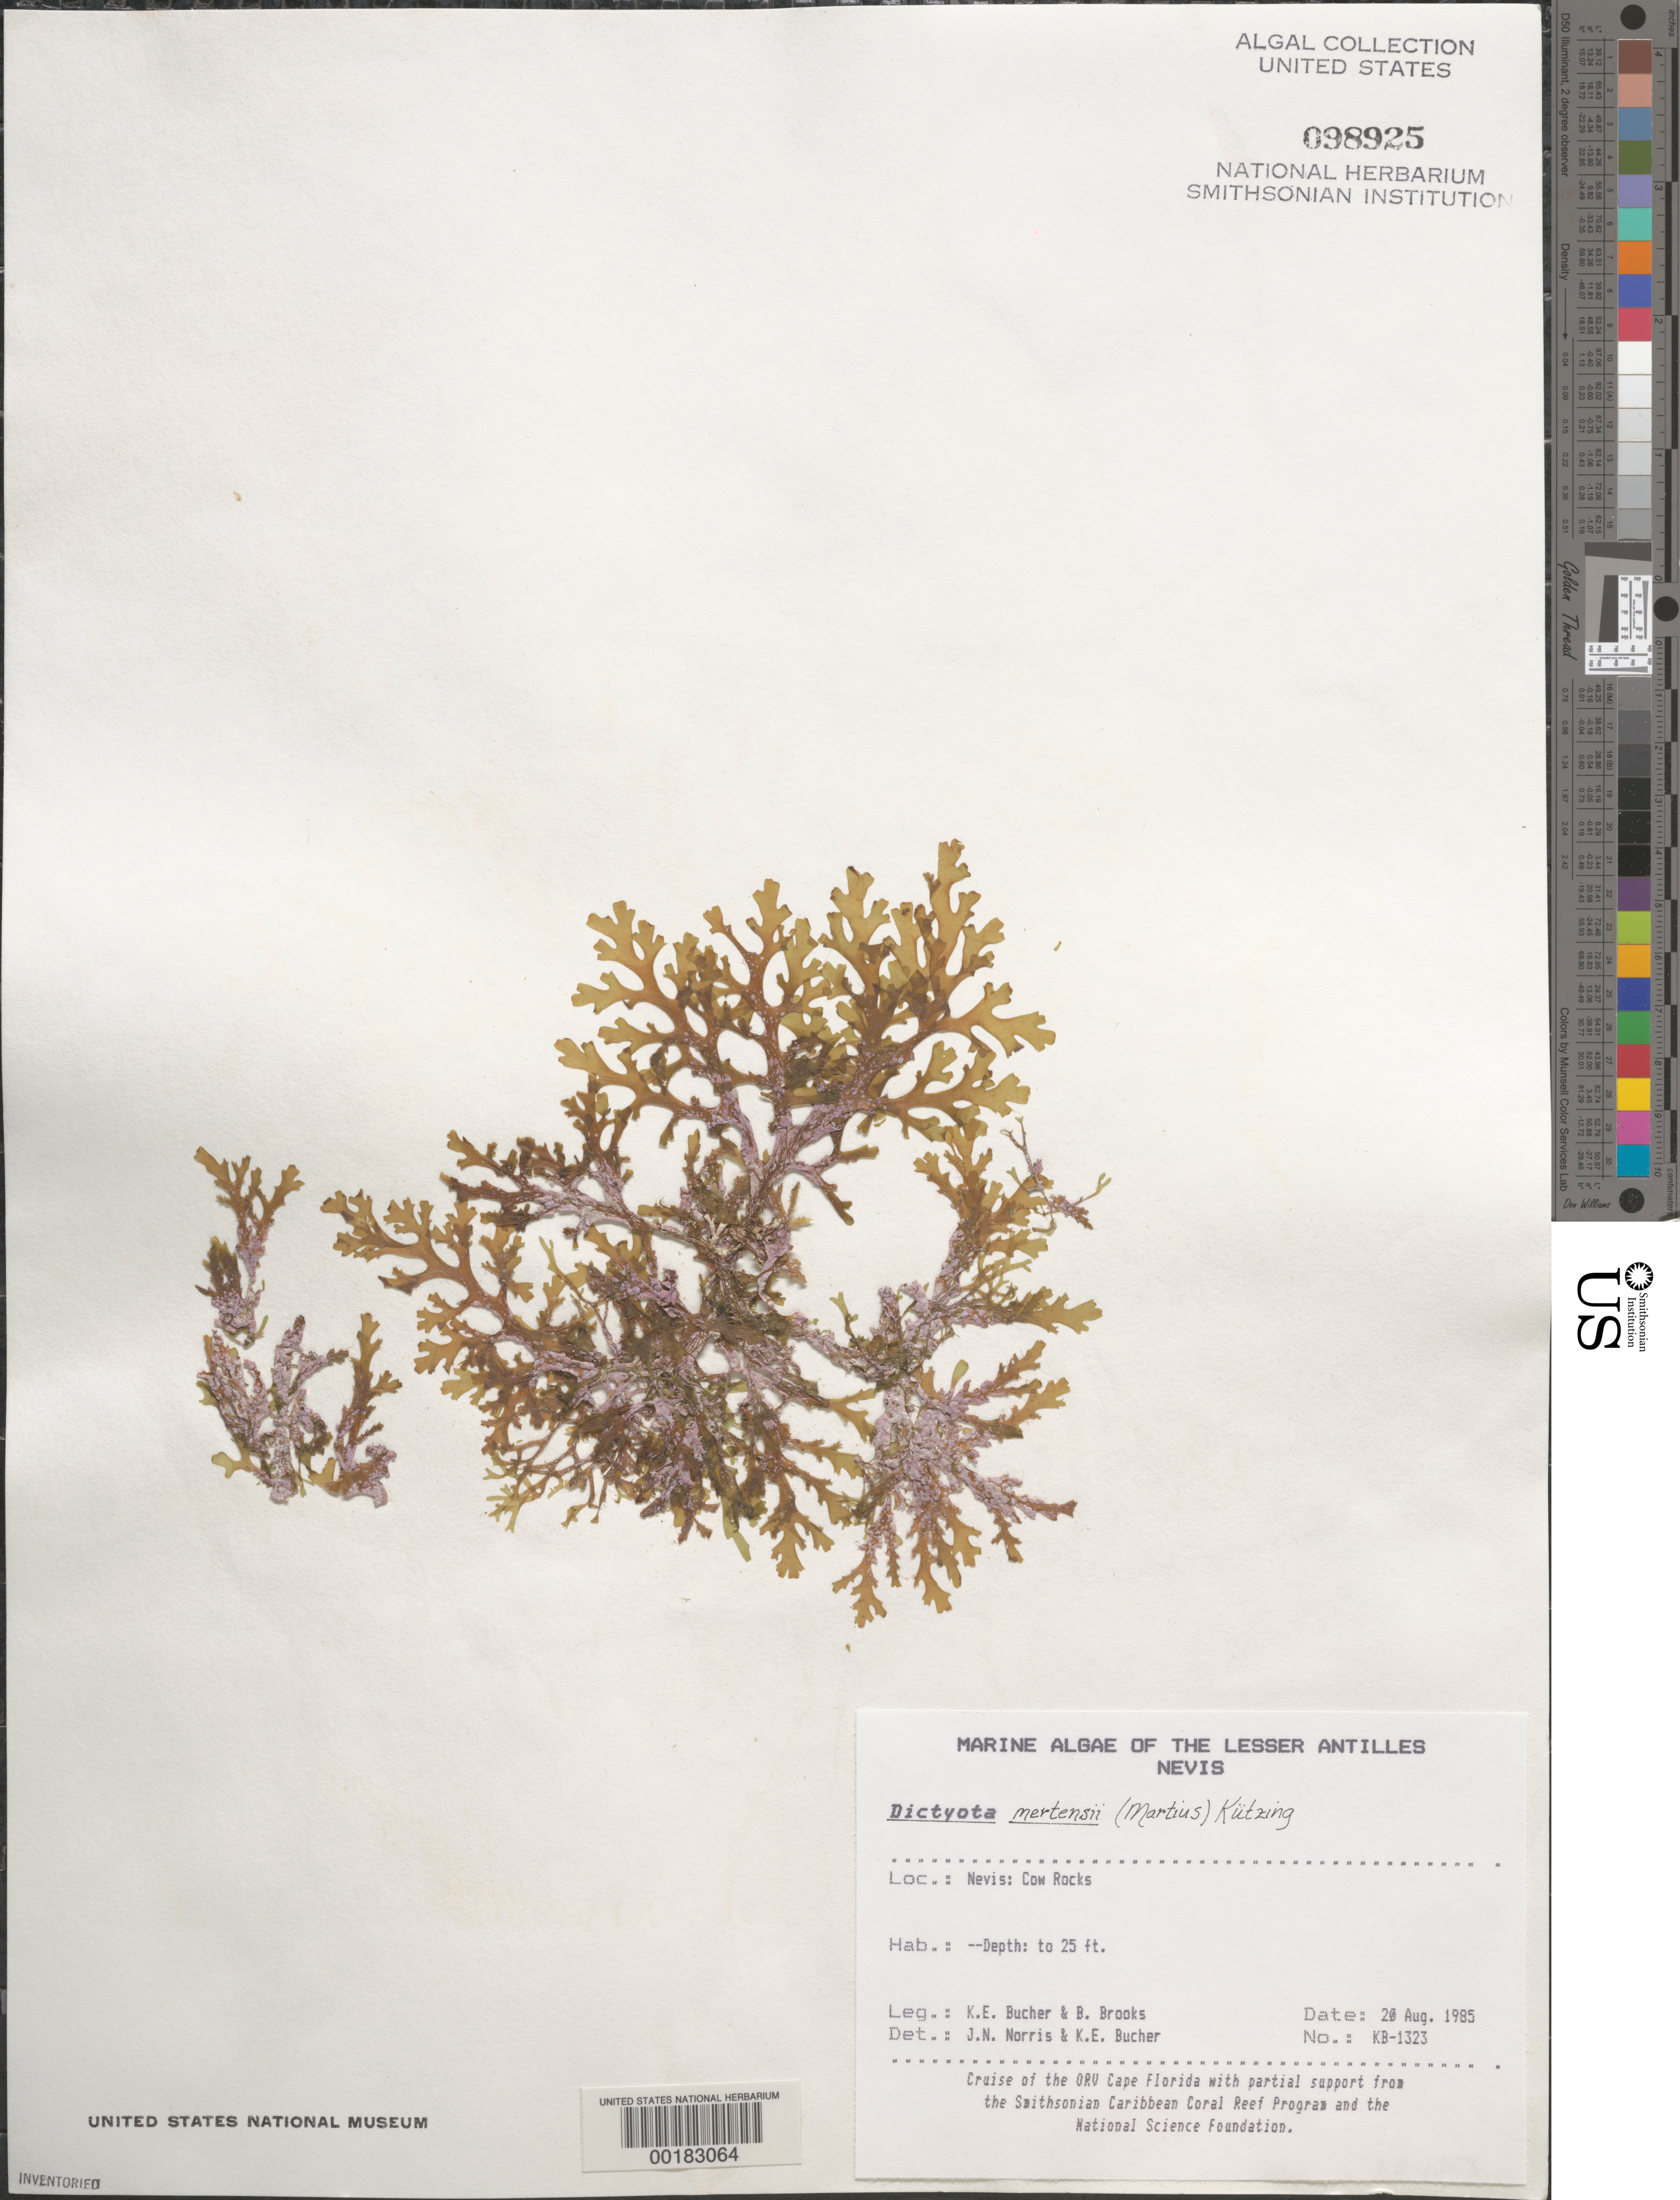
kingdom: Chromista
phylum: Ochrophyta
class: Phaeophyceae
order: Dictyotales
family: Dictyotaceae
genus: Dictyota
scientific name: Dictyota mertensii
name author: (C. Mart.) Kütz.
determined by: Norris, J. N.; Bucher, K. E.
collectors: K. E. Bucher & B. Brooks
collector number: Kb-1323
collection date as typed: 20 Aug 1985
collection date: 1985-08-20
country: St. Christopher-Nevis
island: Nevis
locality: Cow Rocks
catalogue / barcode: US 98925